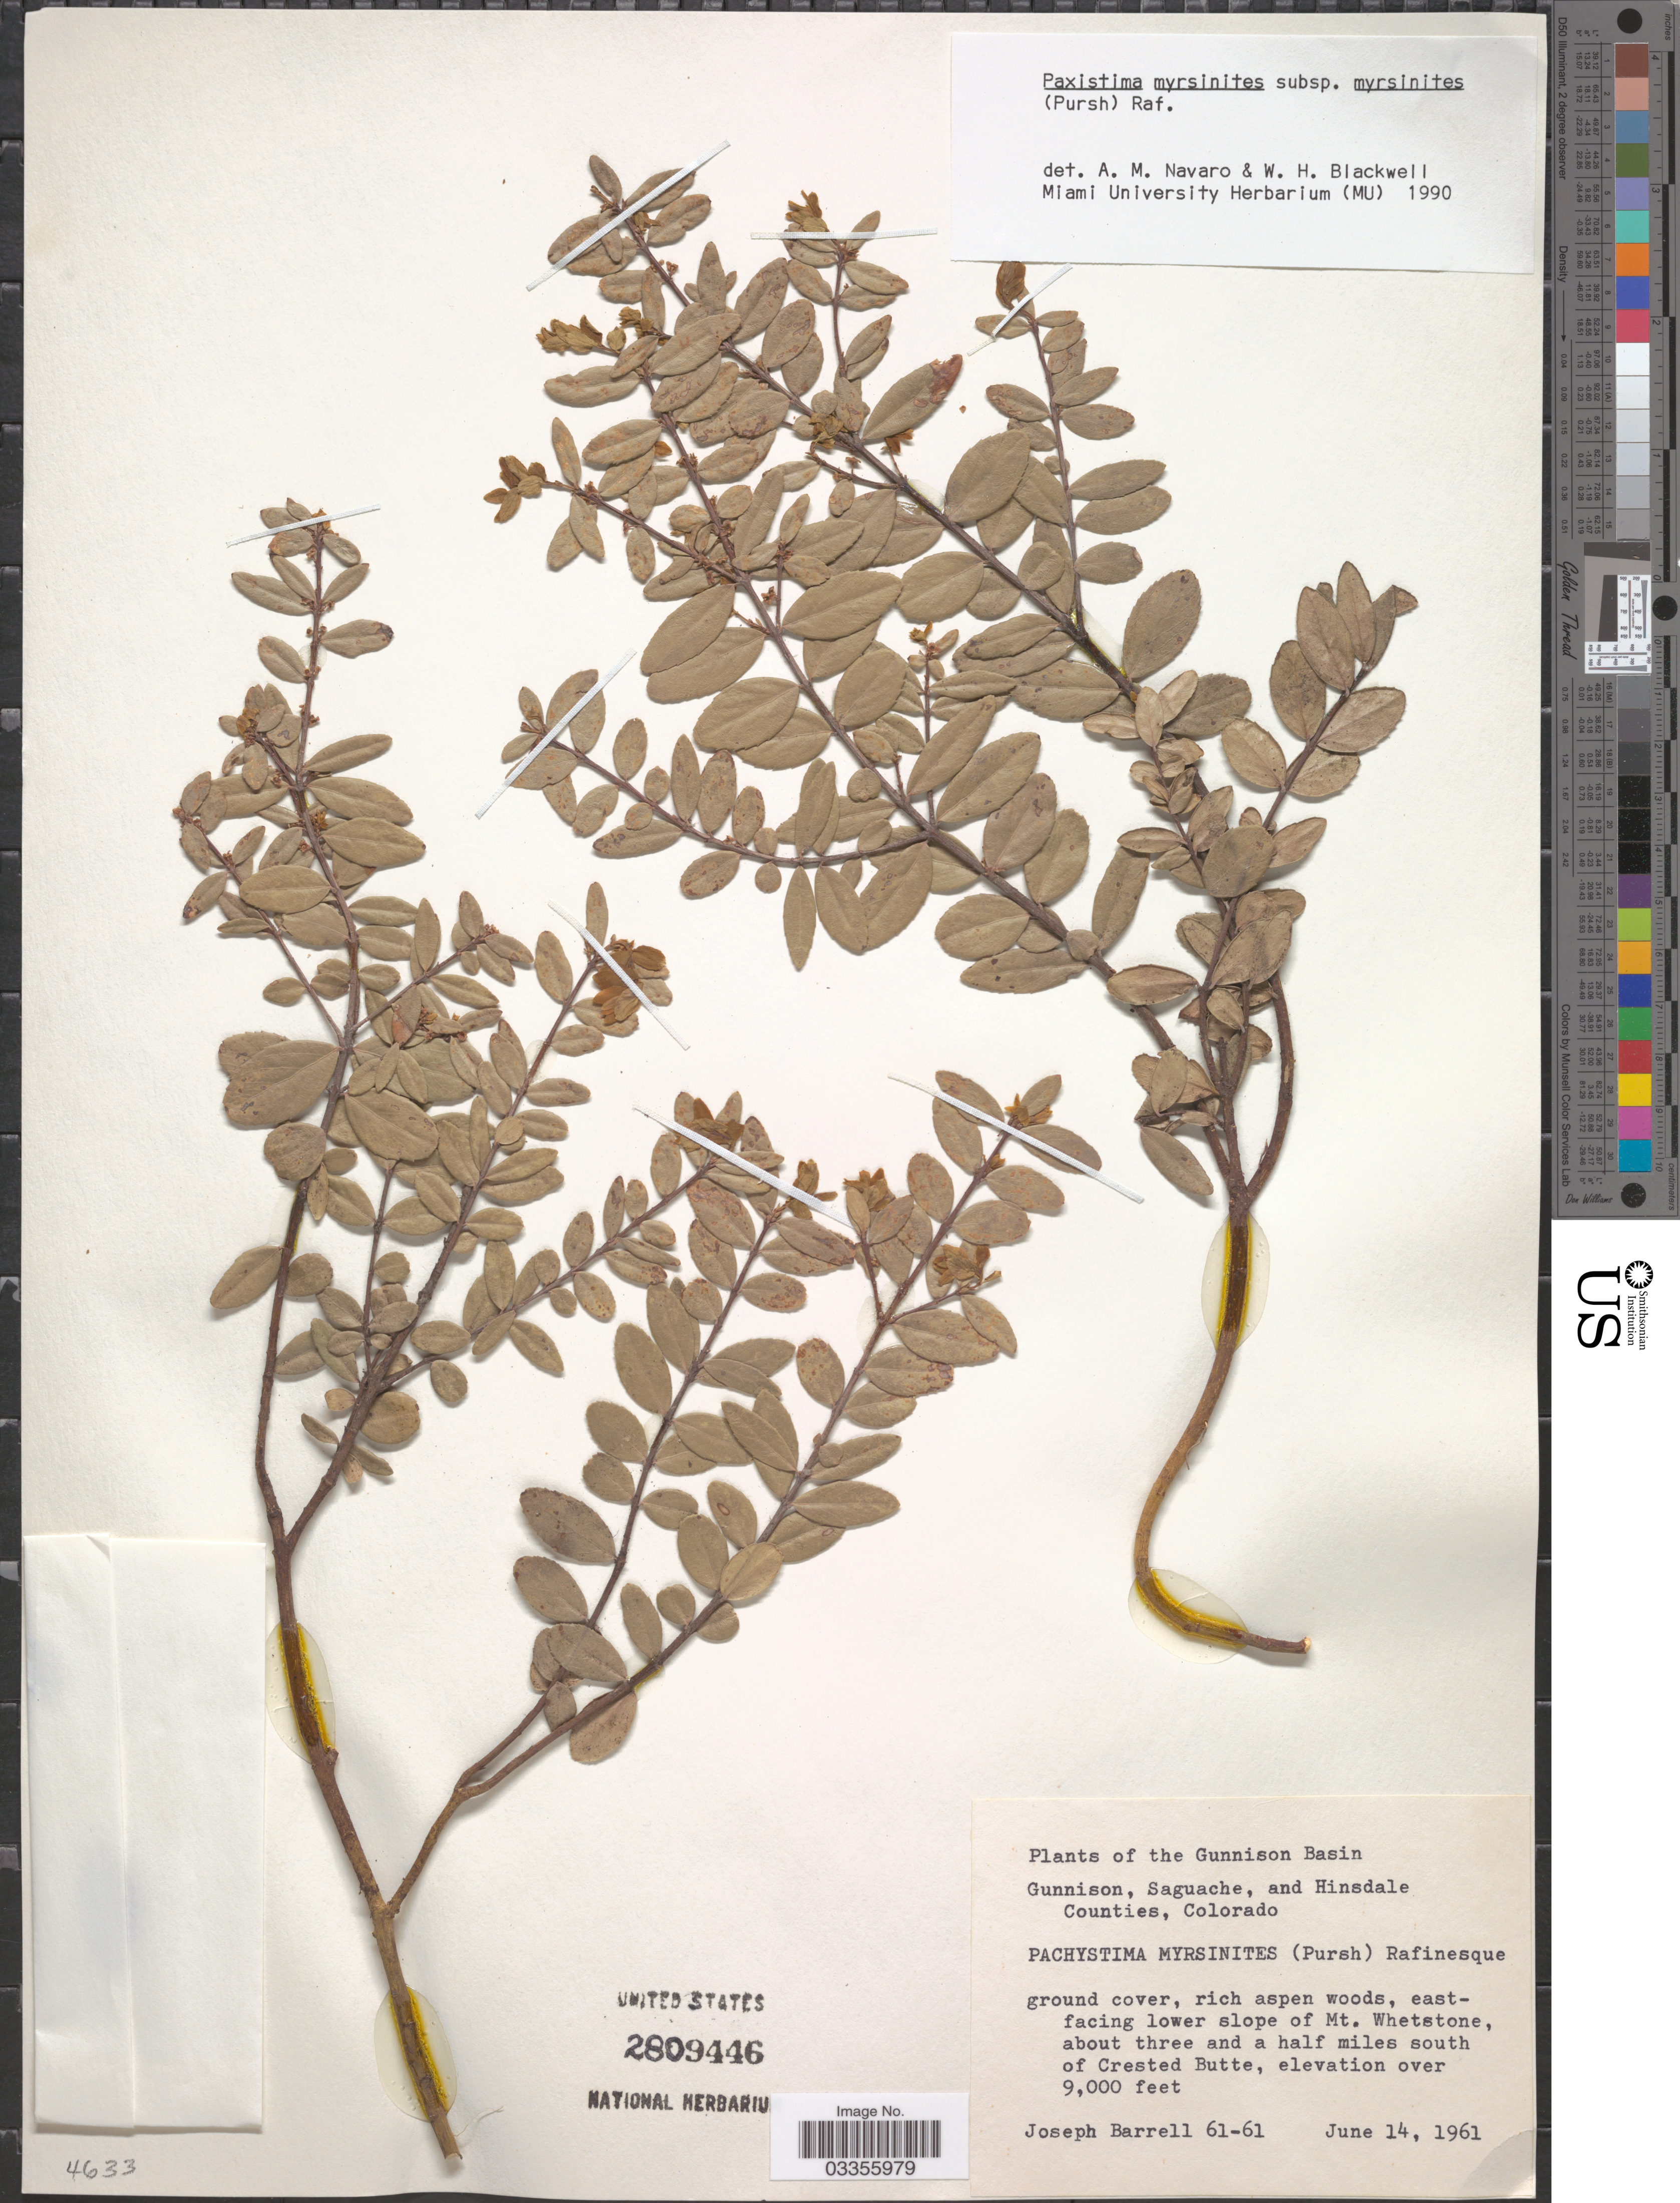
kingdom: Plantae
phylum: Tracheophyta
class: Magnoliopsida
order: Celastrales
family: Celastraceae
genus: Paxistima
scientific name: Paxistima myrsinites subsp. myrsinites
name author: (Pursh) Raf.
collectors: J. Barrell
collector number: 61-61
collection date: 1961-06-14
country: United States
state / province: Colorado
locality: The Gunnison Basin. Gunnison, Saguache, and Hinsdale Counties. East-facing lower slope of Mt. Whetstone about three and a half miles south of Crested Butte.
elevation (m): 2743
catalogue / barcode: US 2809446